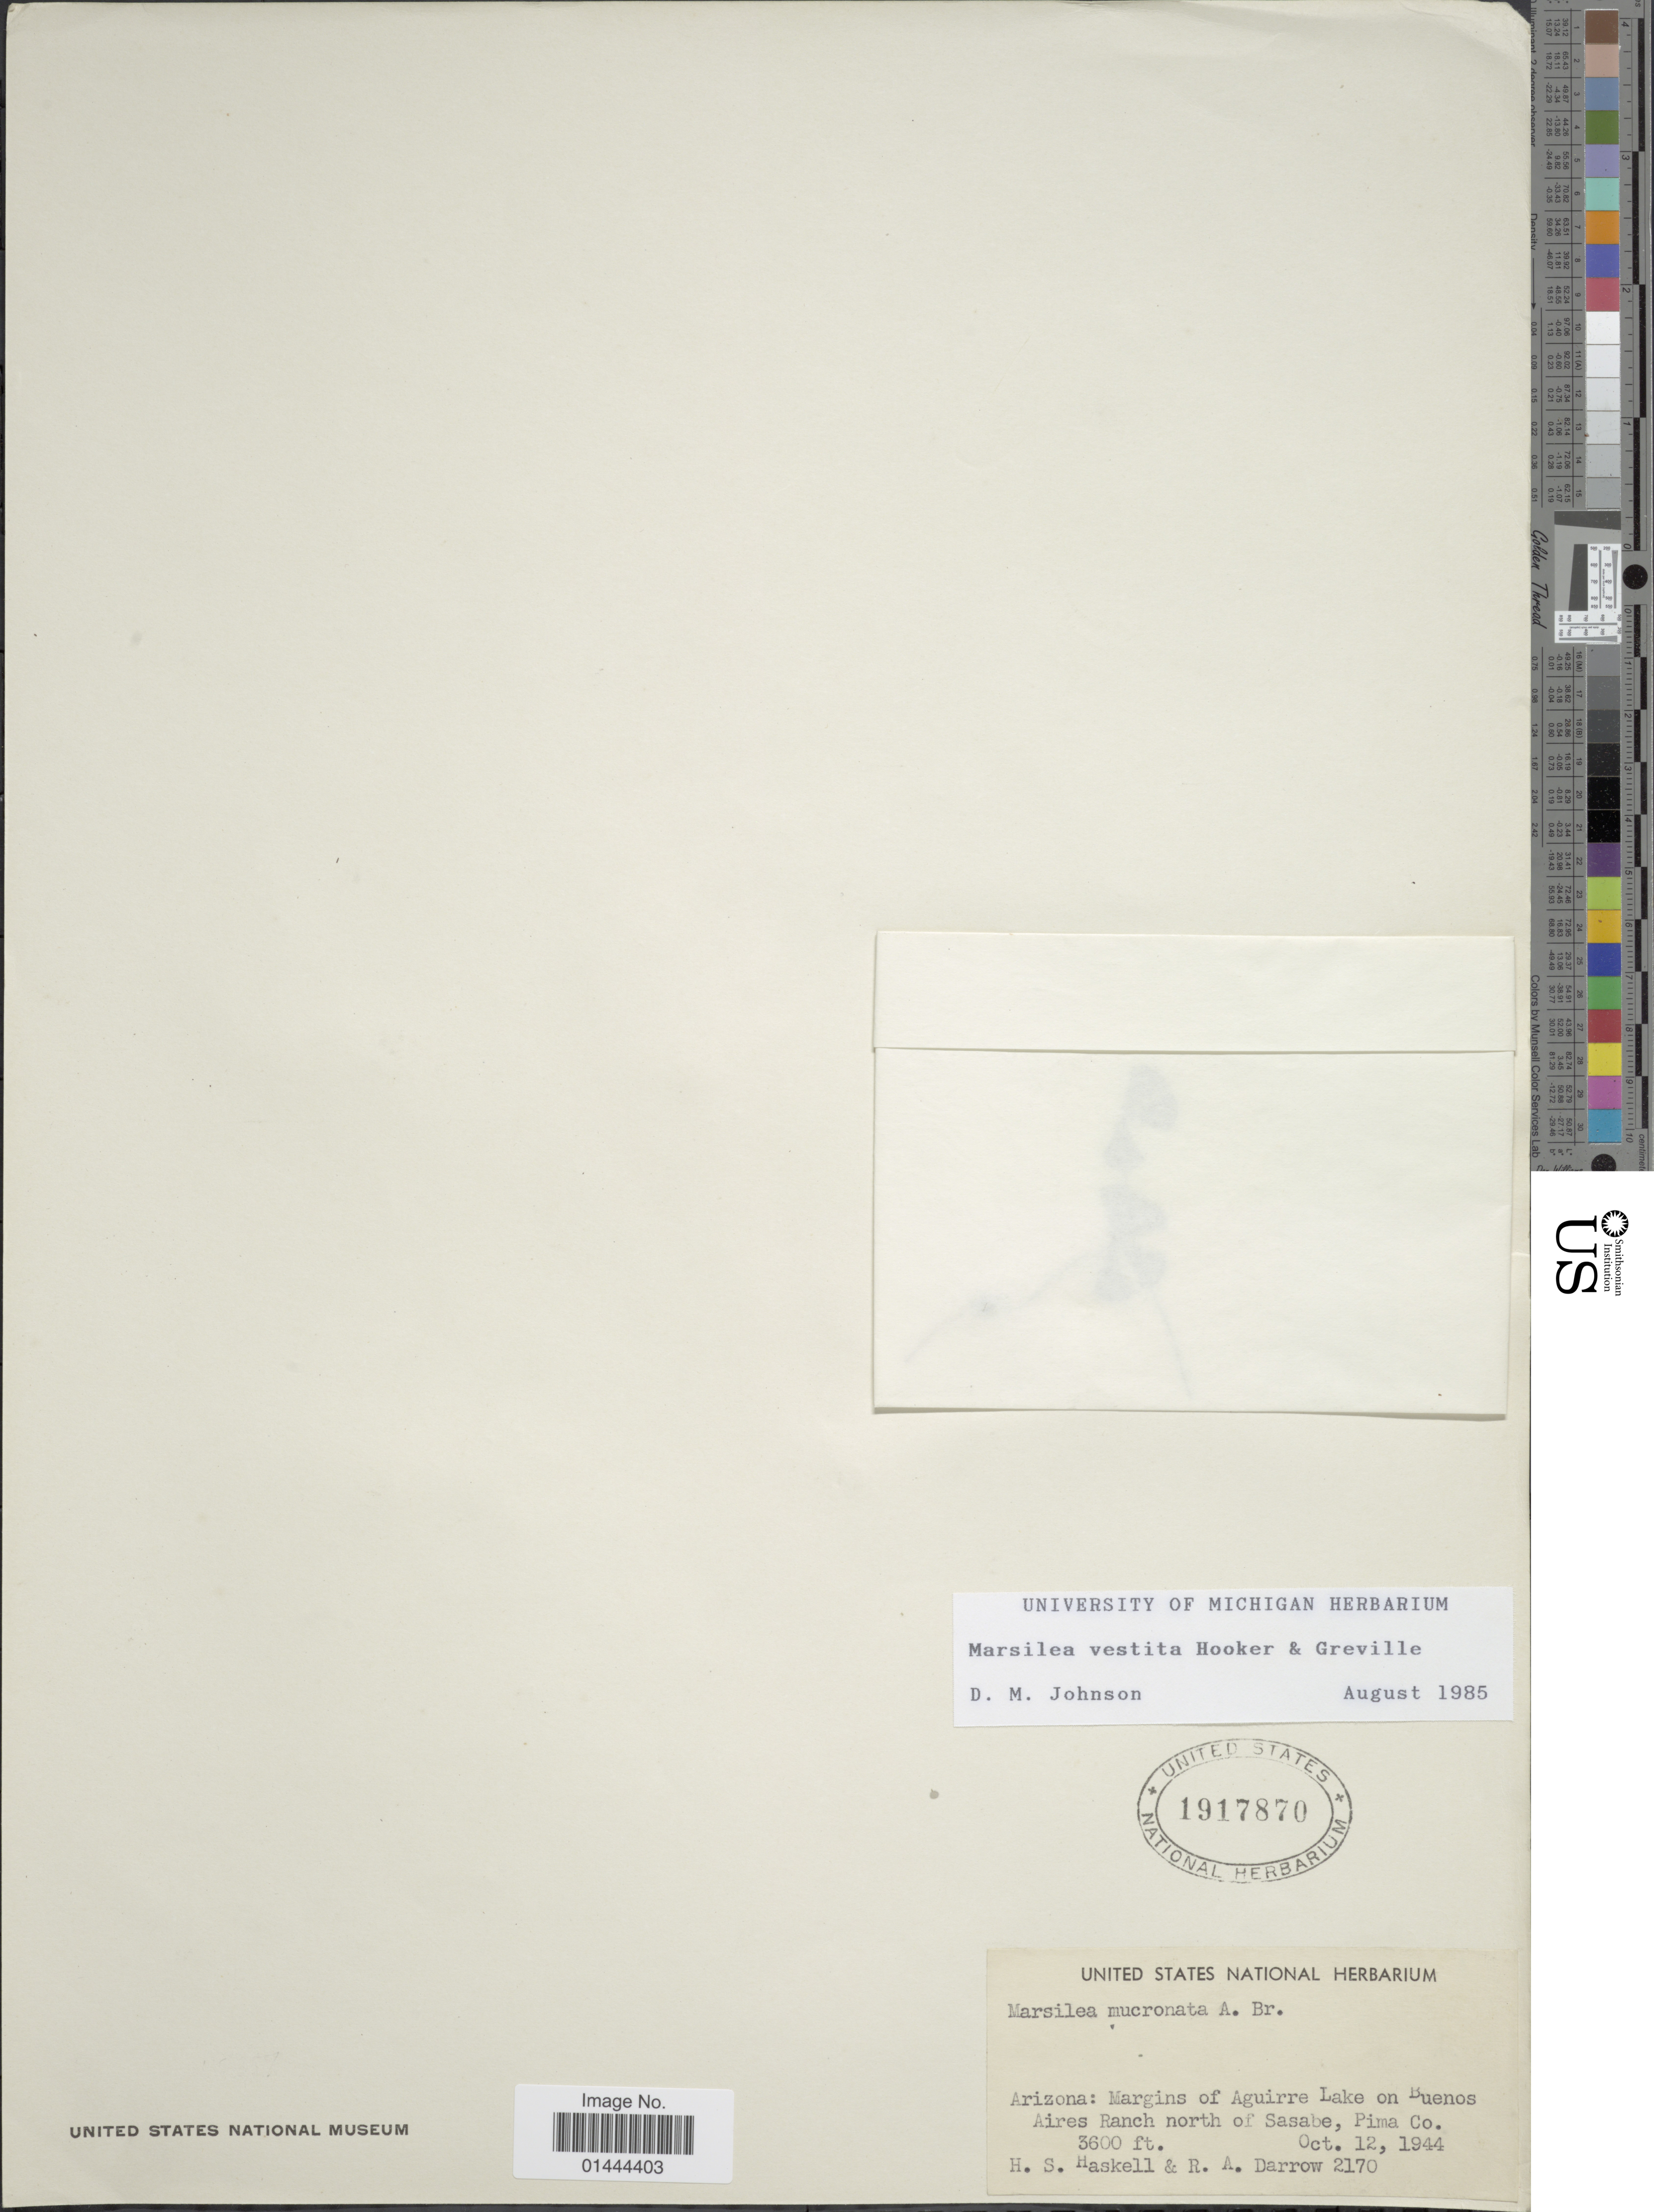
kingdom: Plantae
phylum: Tracheophyta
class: Polypodiopsida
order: Salviniales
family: Marsileaceae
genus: Marsilea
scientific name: Marsilea vestita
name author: Hook. & Grev.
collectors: H. Haskell & R. A. Darrow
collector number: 2170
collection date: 1944-10-10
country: United States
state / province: Arizona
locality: Margins of Aquirre Lake on Buenos Aires Ranch north of Sasabe, Pima Co.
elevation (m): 1097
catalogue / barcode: US 1917870